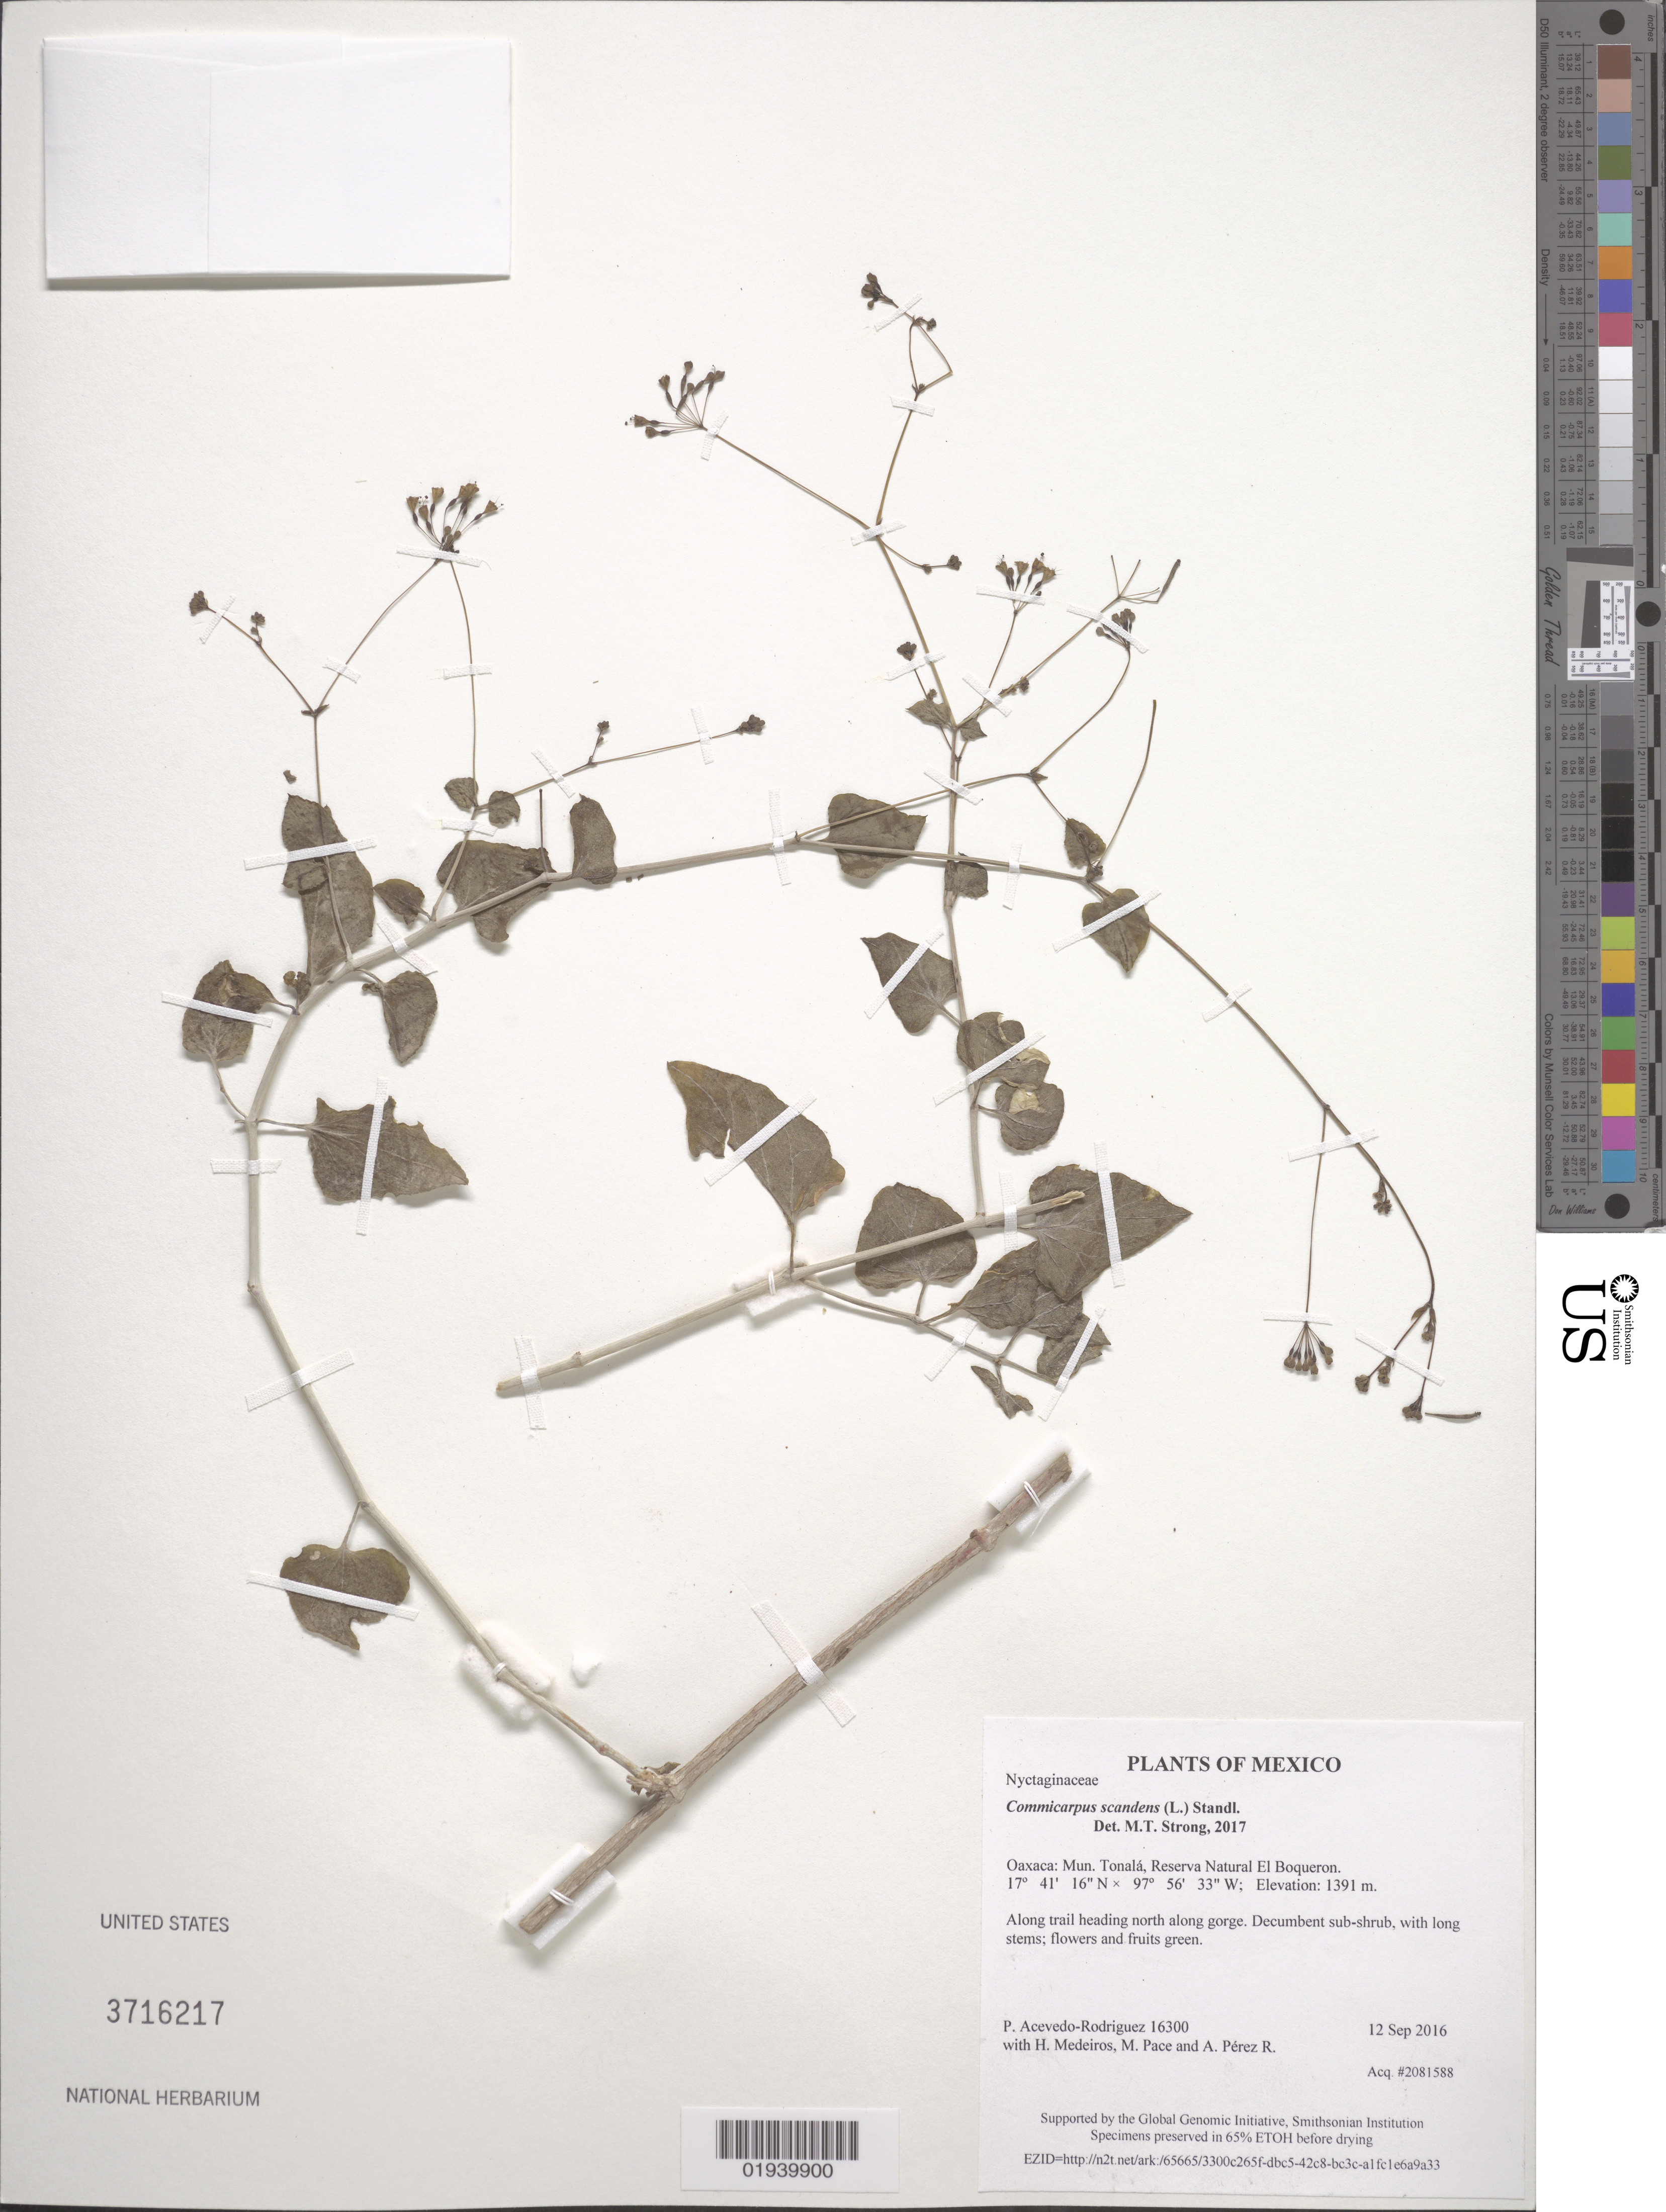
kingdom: Plantae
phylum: Tracheophyta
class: Magnoliopsida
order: Caryophyllales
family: Nyctaginaceae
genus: Commicarpus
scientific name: Commicarpus scandens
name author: (L.) Standl.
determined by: Strong, M. T., (US), Smithsonian Institution - National Museum of Natural History (UNITED STATES)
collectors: P. Acevedo-Rodr., H. Medeiros, M. R. Pace & A. Pérez R.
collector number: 16300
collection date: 2016-09-12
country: Mexico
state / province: Oaxaca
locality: Mun. Tonalá, Reserva Natural El Boqueron.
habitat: Along trail heading north along gorge.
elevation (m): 1391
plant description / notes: US, NY, MO, K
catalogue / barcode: US 3716217